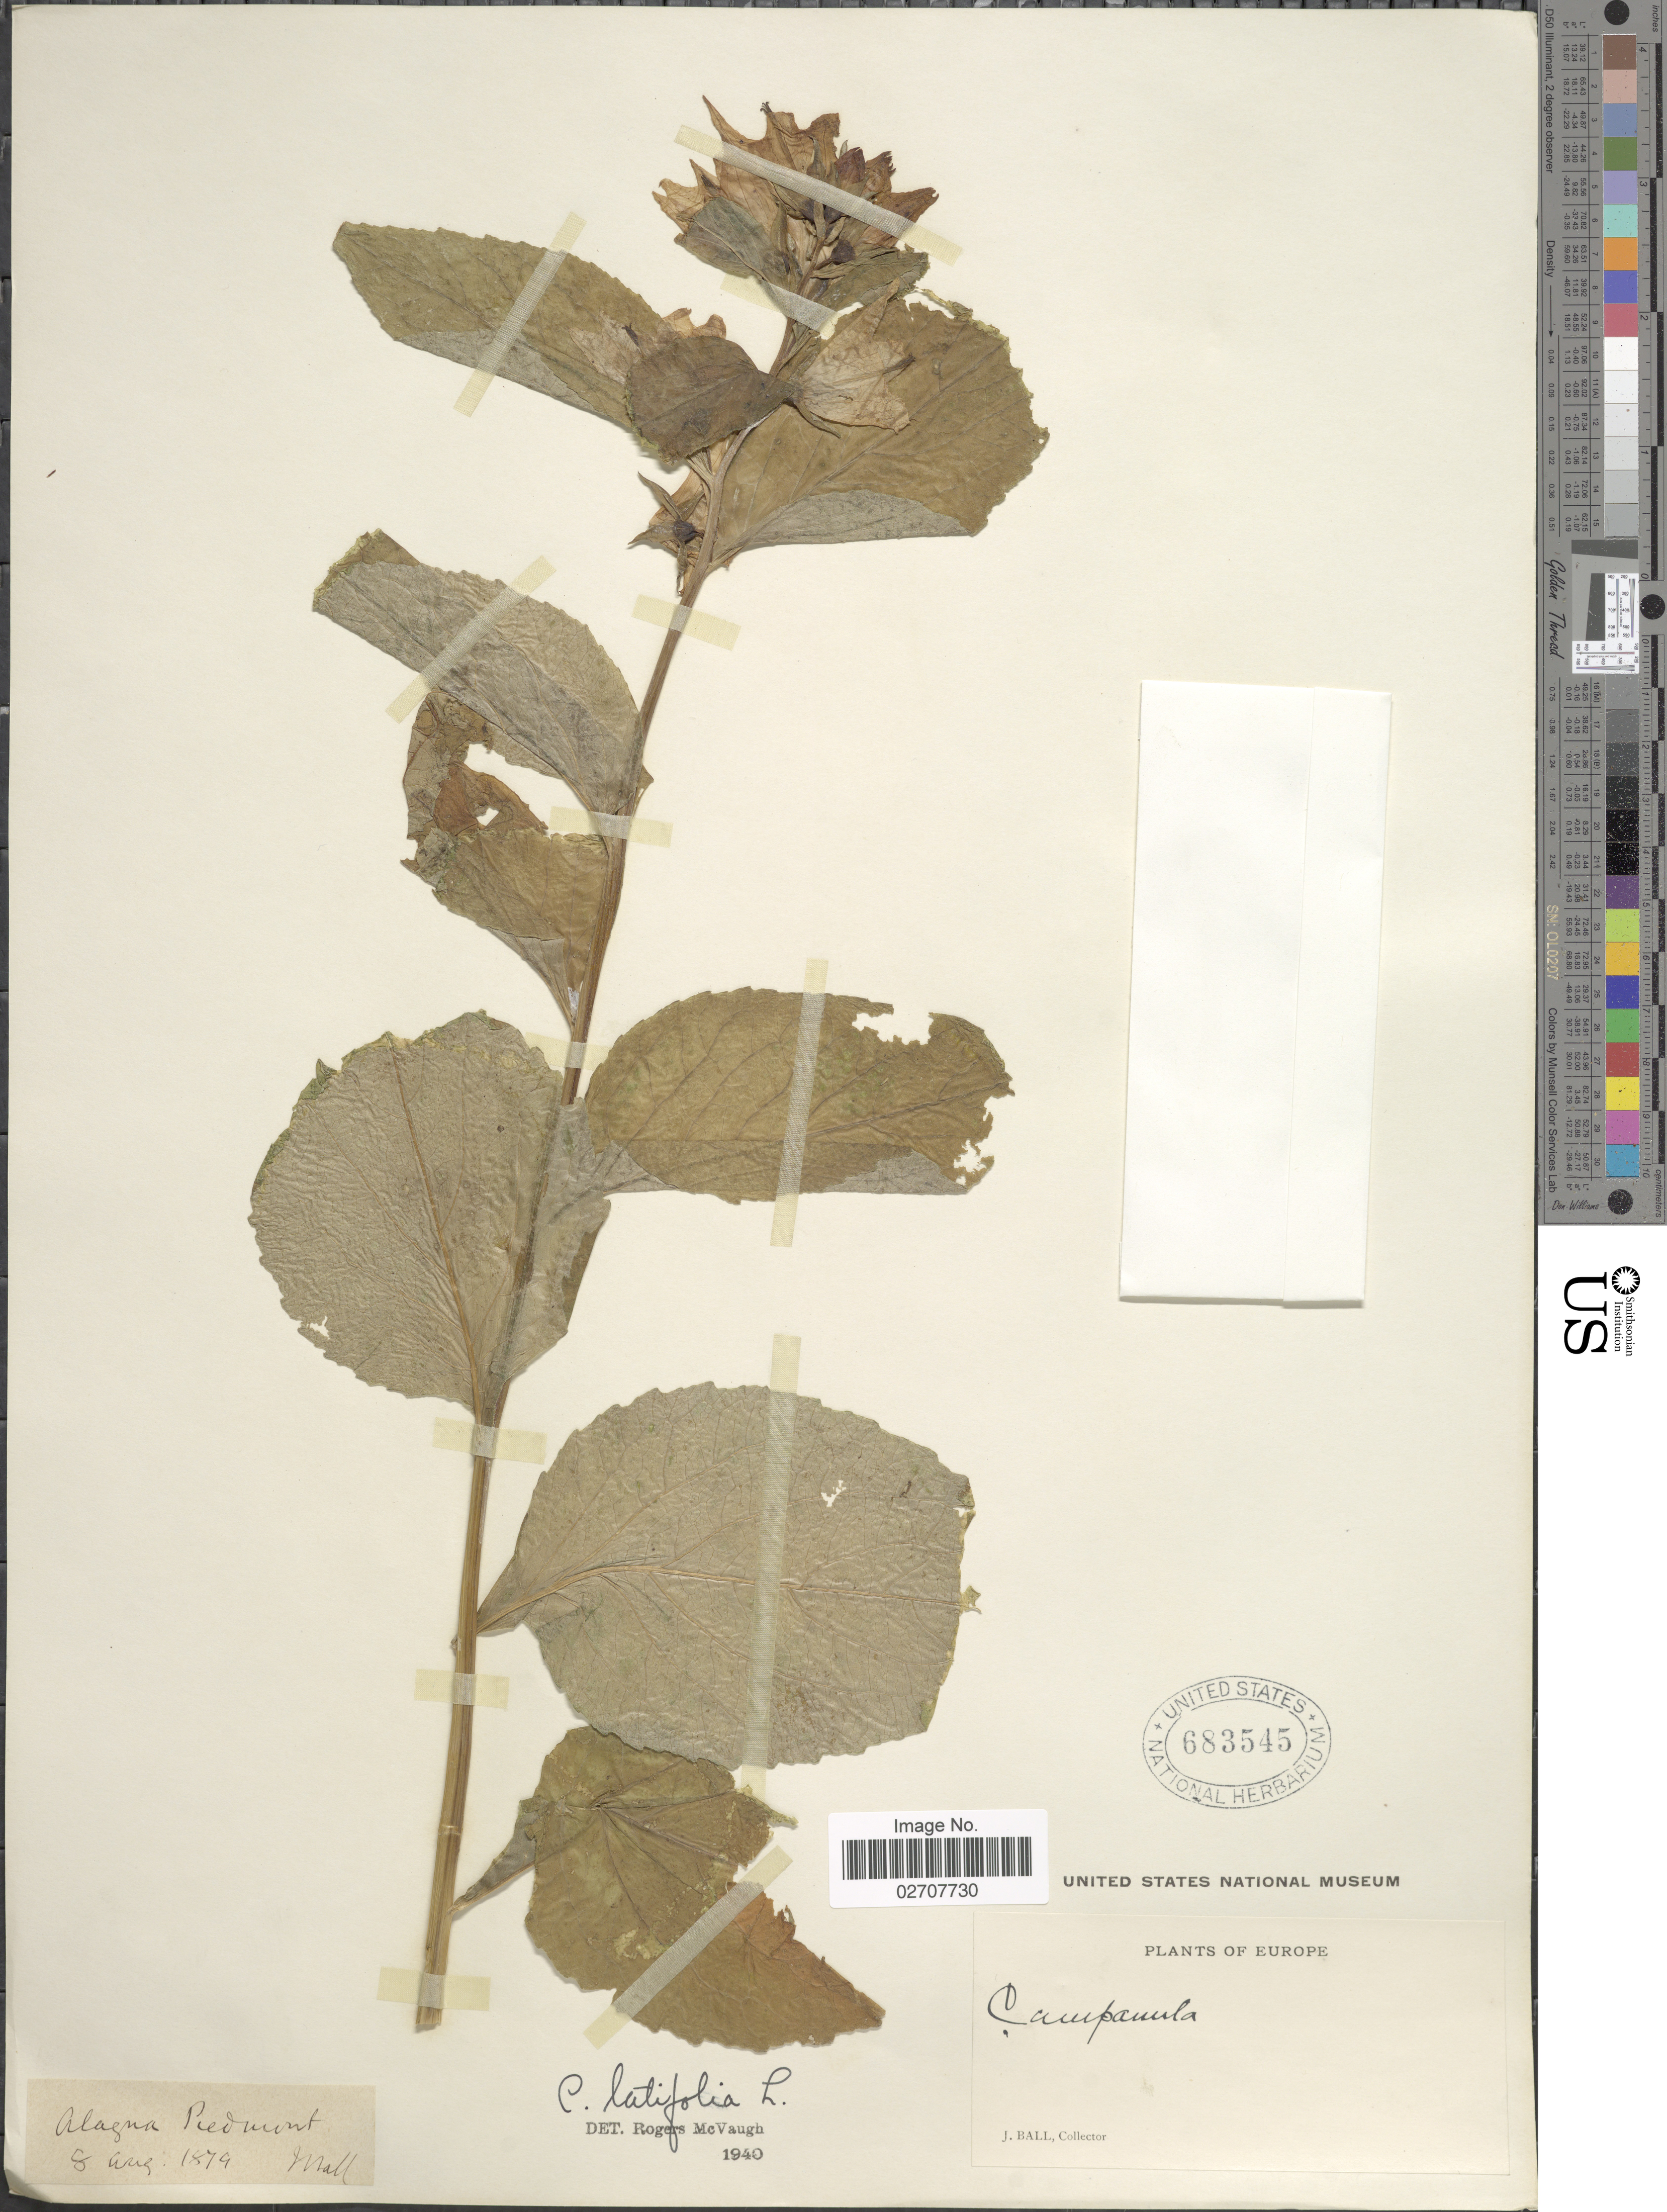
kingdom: Plantae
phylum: Tracheophyta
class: Magnoliopsida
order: Asterales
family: Campanulaceae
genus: Campanula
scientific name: Campanula latifolia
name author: L.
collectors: J. Ball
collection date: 1879-08-08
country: Italy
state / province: Piedmont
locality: Alagna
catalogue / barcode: US 683545